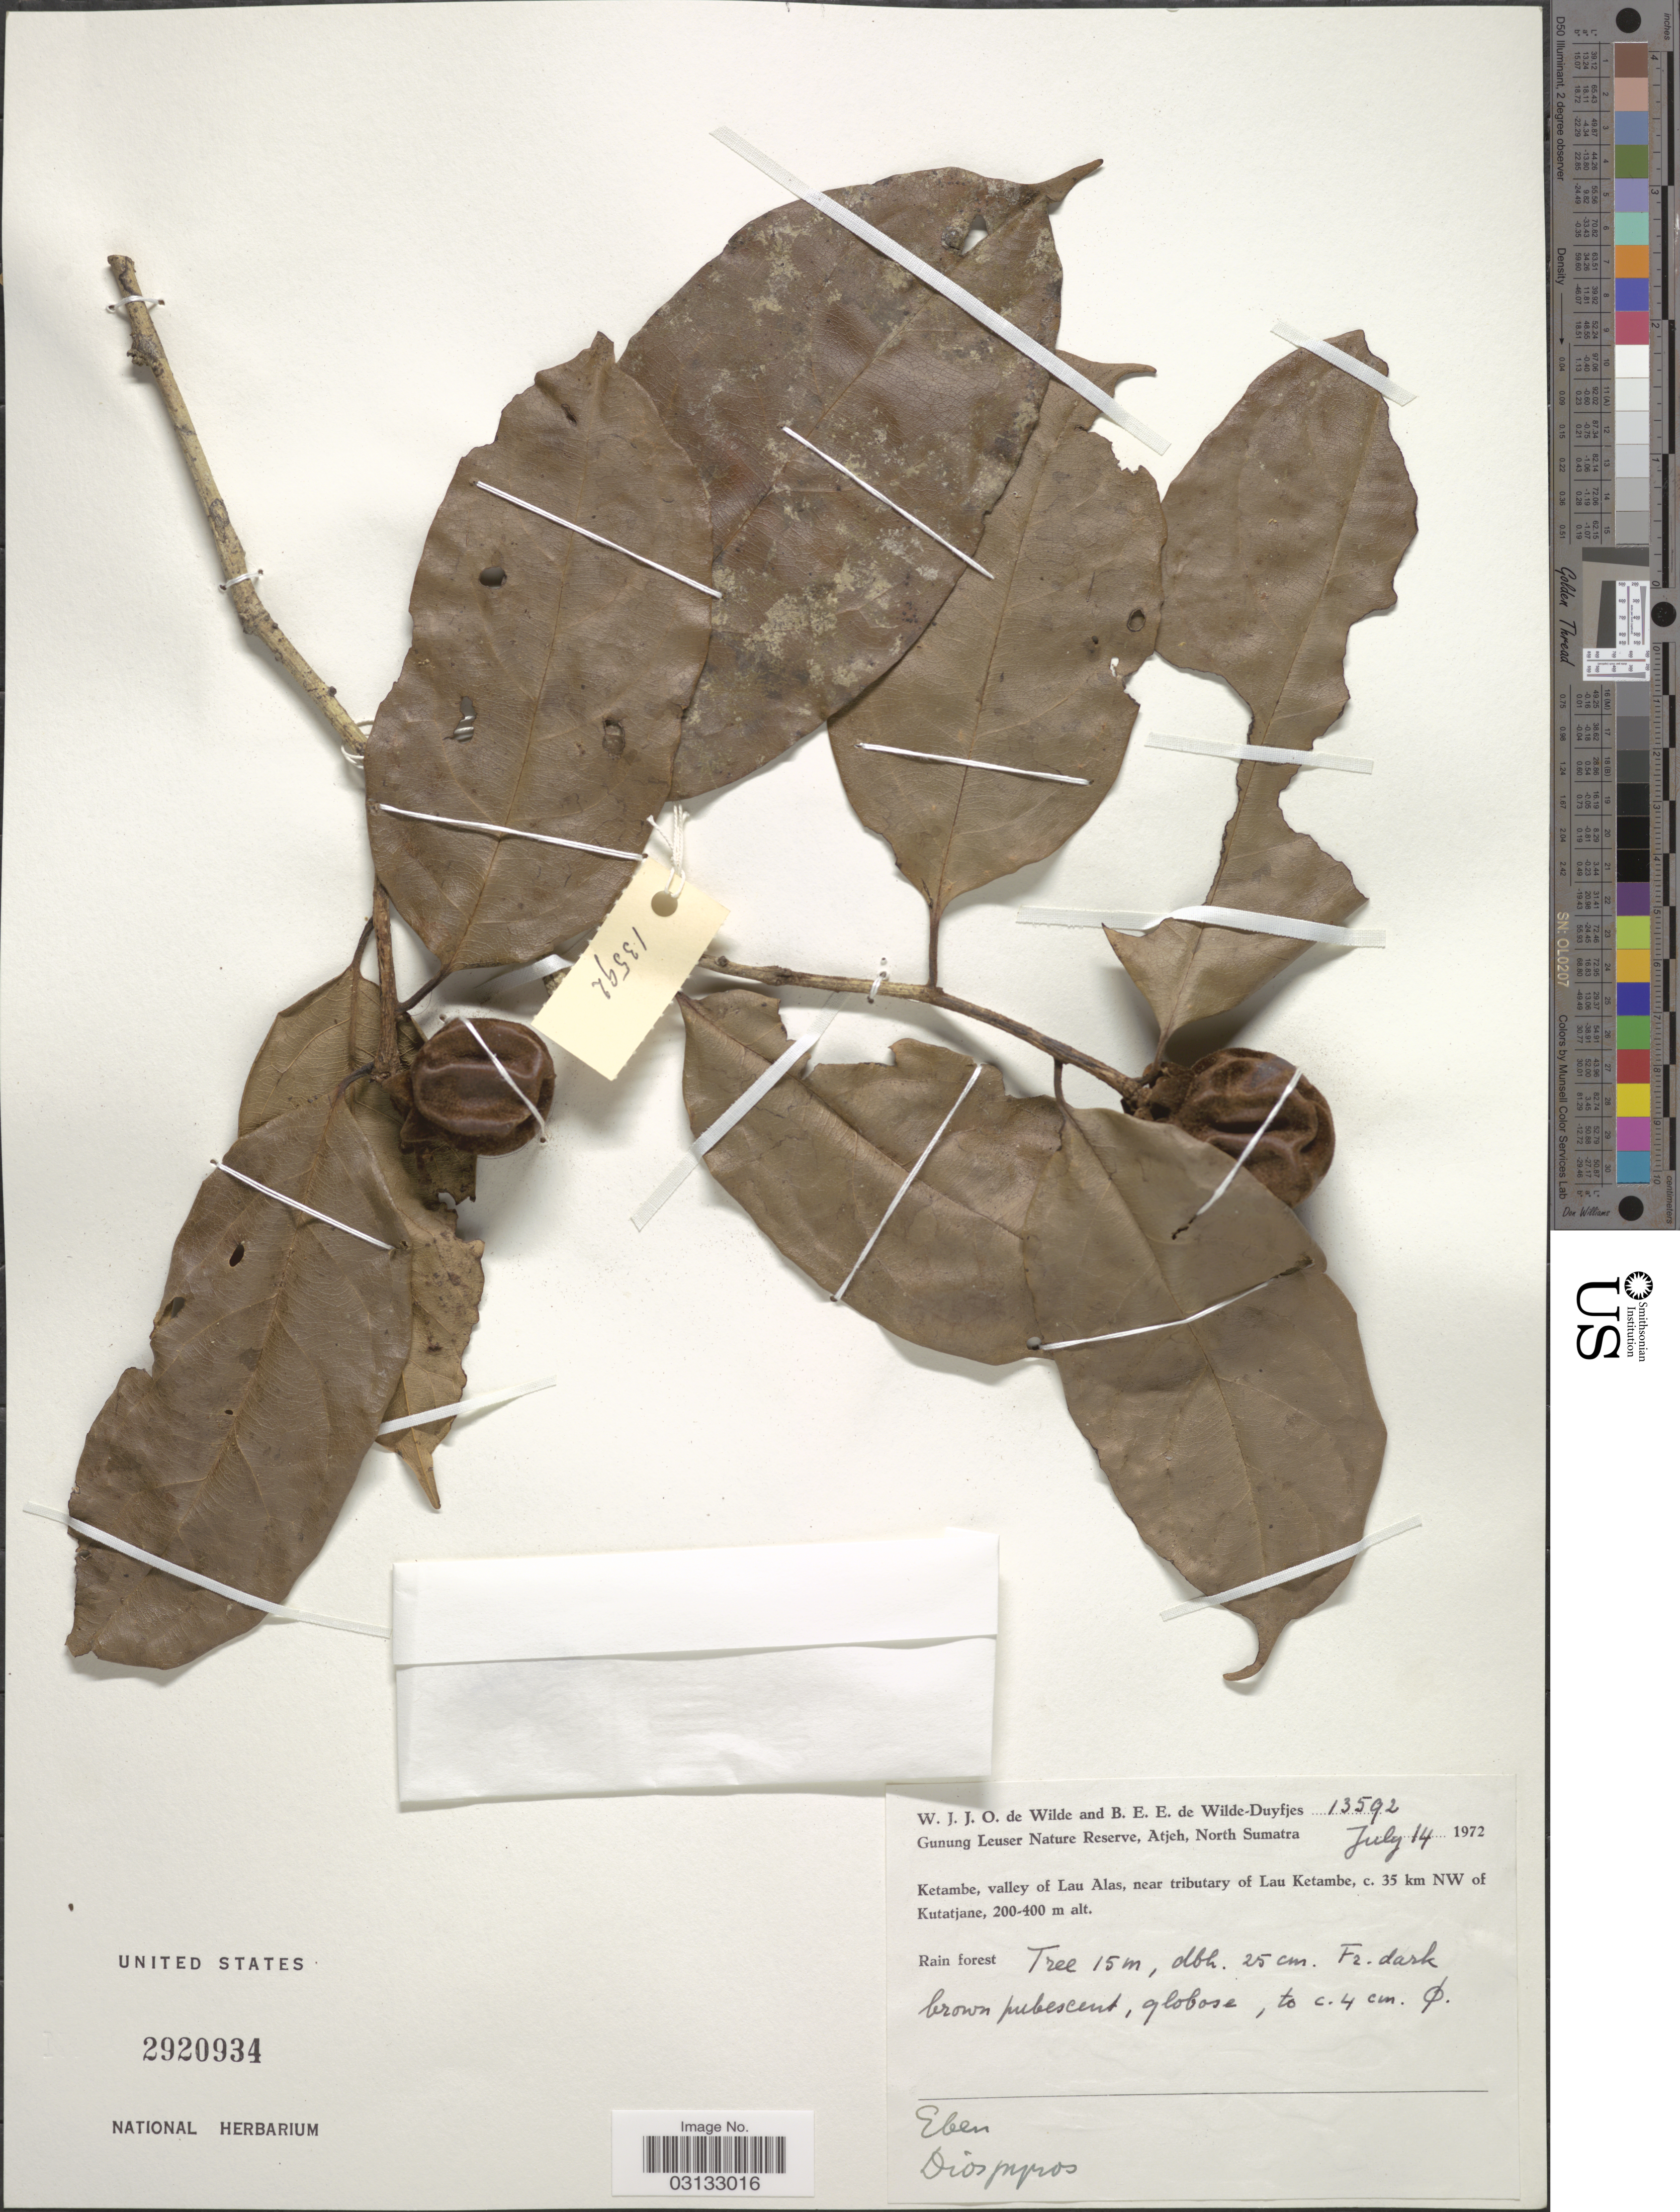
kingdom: Plantae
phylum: Tracheophyta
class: Magnoliopsida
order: Ericales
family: Ebenaceae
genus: Diospyros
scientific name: Diospyros sp.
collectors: W. J. de Wilde & B. E. de Wilde-Duyfjes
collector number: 13592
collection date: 1972-07-14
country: Indonesia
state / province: Sumatra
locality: Gunung Leuser Nature Reserve, Atjeh, North Sumatra, Ketambe, valley of Lau Alas, near tributary of Lau Ketambe, c. 35 km NW of Kutatjane.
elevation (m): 200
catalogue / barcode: US 2920934